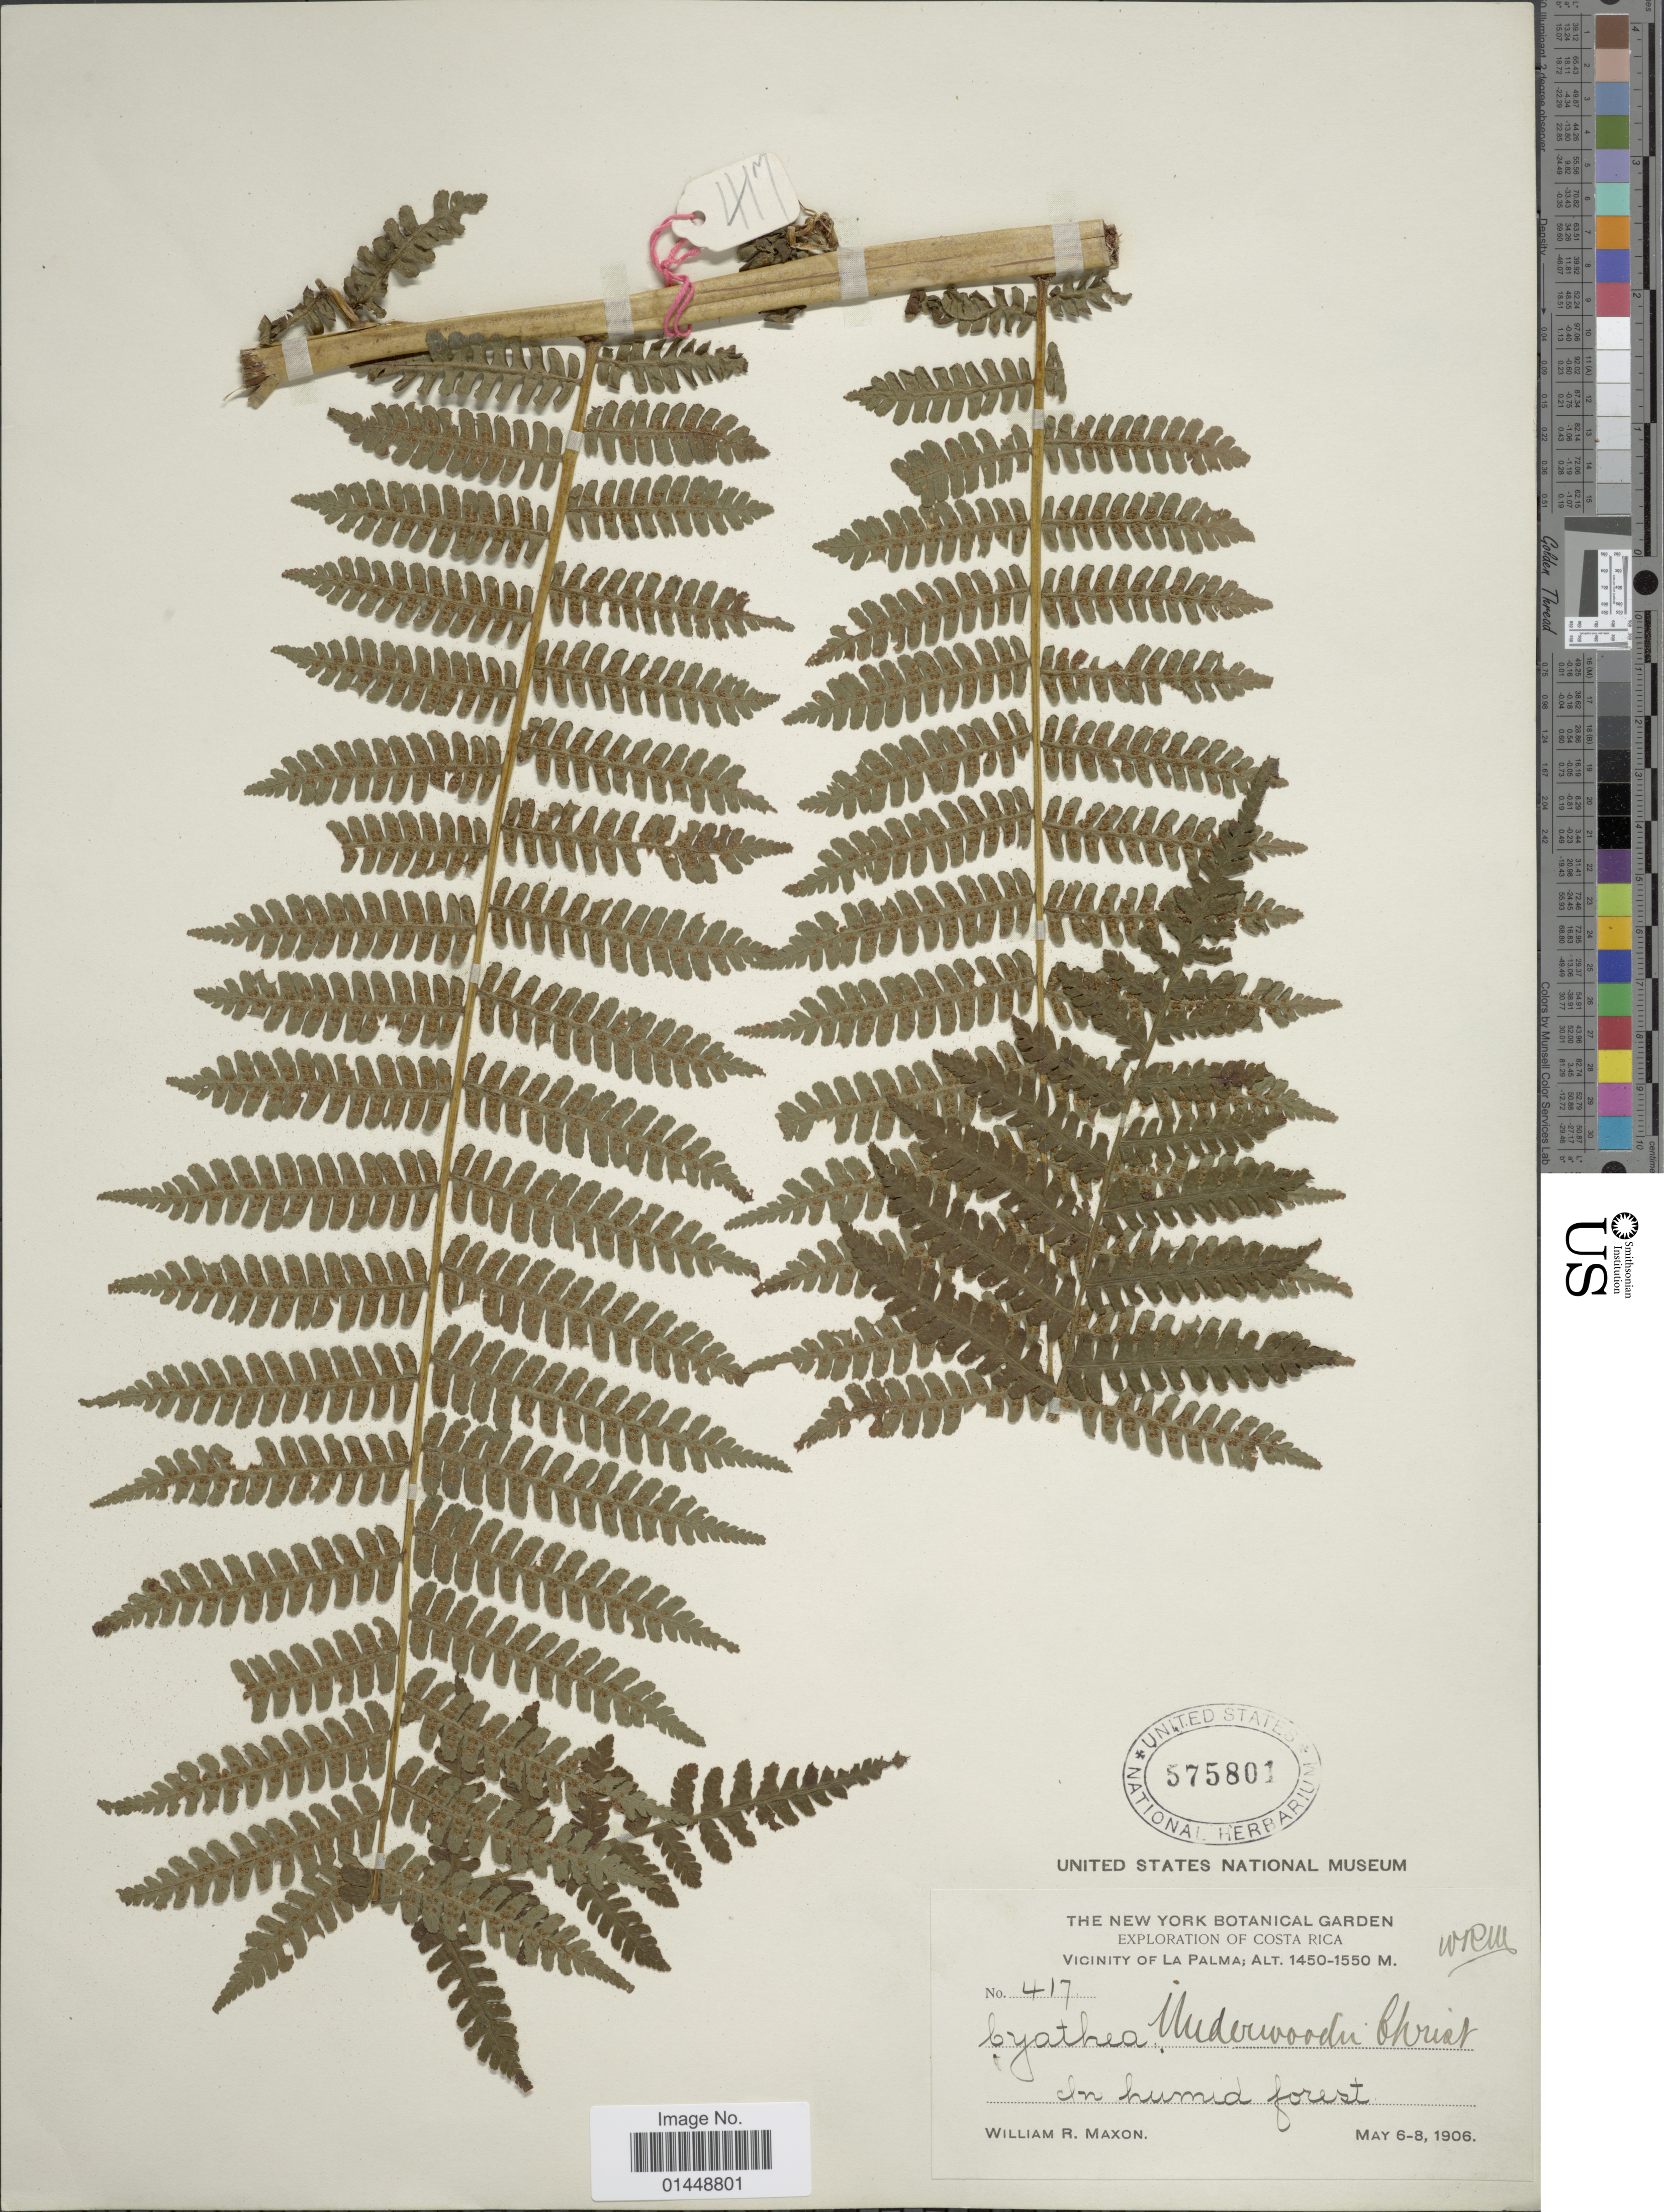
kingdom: Plantae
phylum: Tracheophyta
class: Polypodiopsida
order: Cyatheales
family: Cyatheaceae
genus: Cyathea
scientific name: Cyathea fulva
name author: (M. Martens & Galeotti) Fée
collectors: W. R. Maxon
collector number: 417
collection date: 1906-05-06/1906-05-08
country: Costa Rica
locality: Vicinity of La Palma. In humid forest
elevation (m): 1450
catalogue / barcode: US 575801